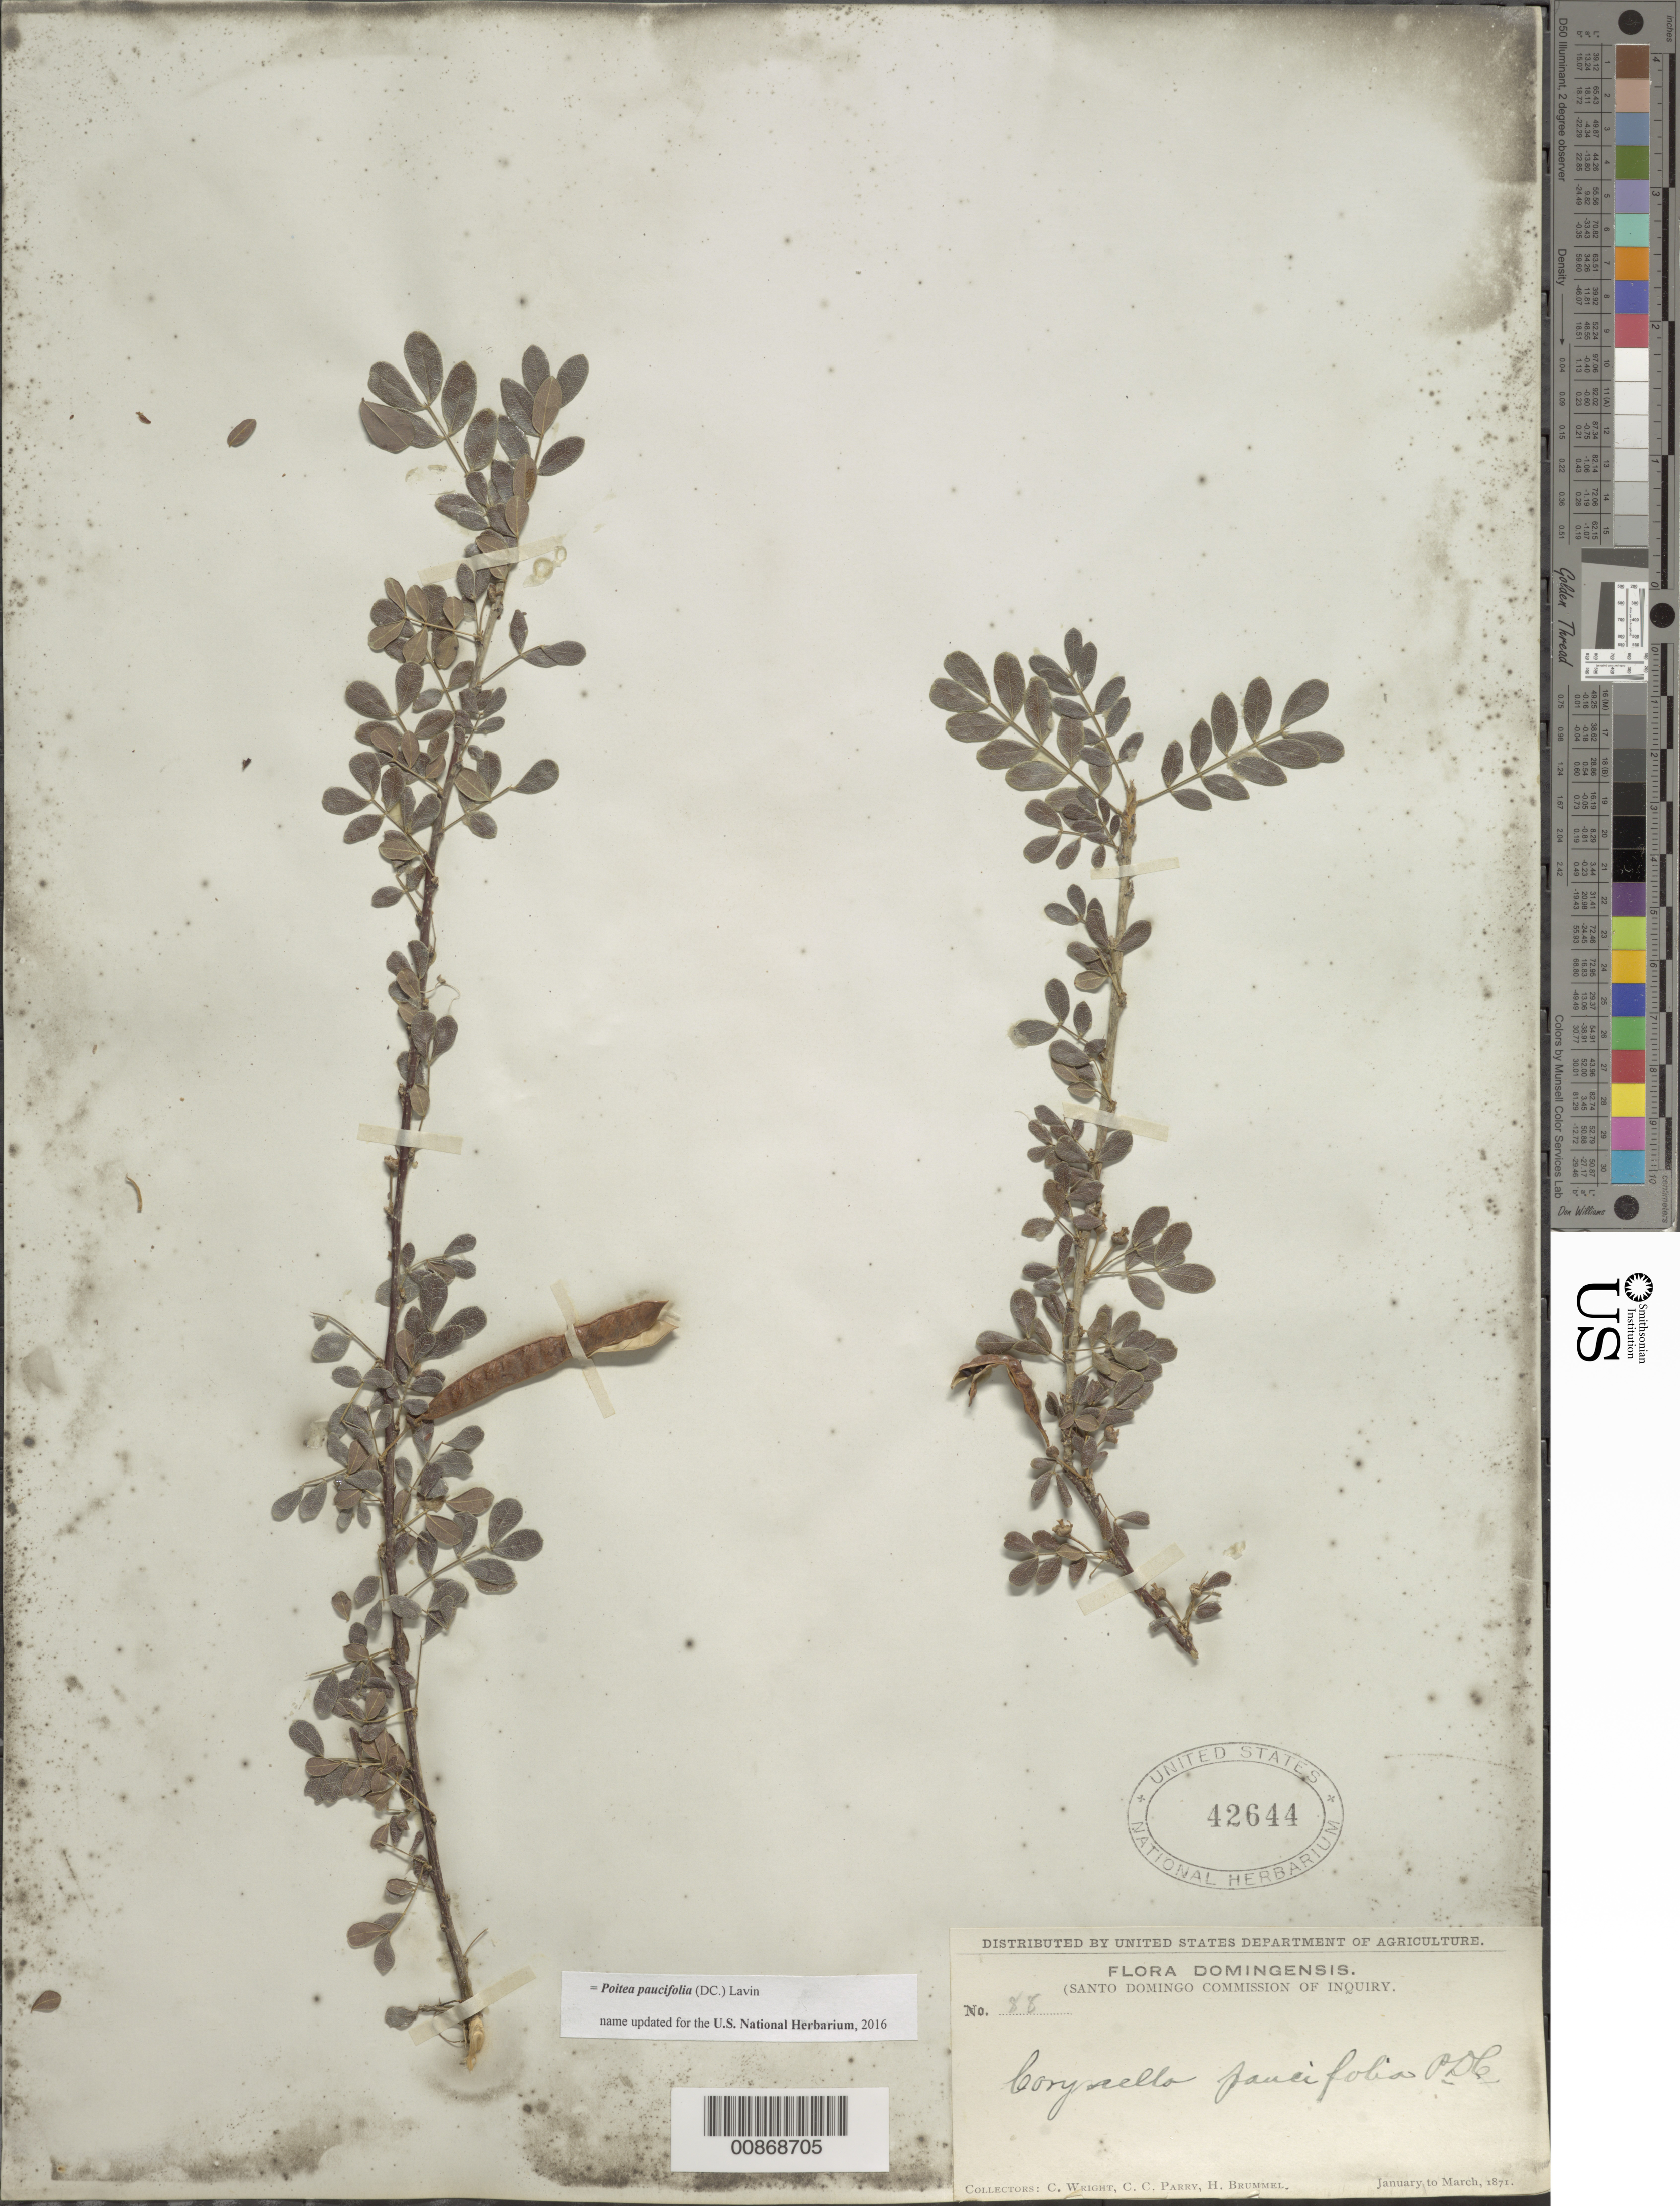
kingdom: Plantae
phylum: Tracheophyta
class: Magnoliopsida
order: Fabales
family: Fabaceae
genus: Poitea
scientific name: Poitea paucifolia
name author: (DC.) Lavin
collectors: C. Wright, C. C. Parry & H. Brummel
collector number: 88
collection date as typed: Jan 1871 to -- Mar 1871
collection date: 1871-01/1871-03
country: Dominican Republic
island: Hispaniola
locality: Dominican Republic.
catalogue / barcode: US 42644